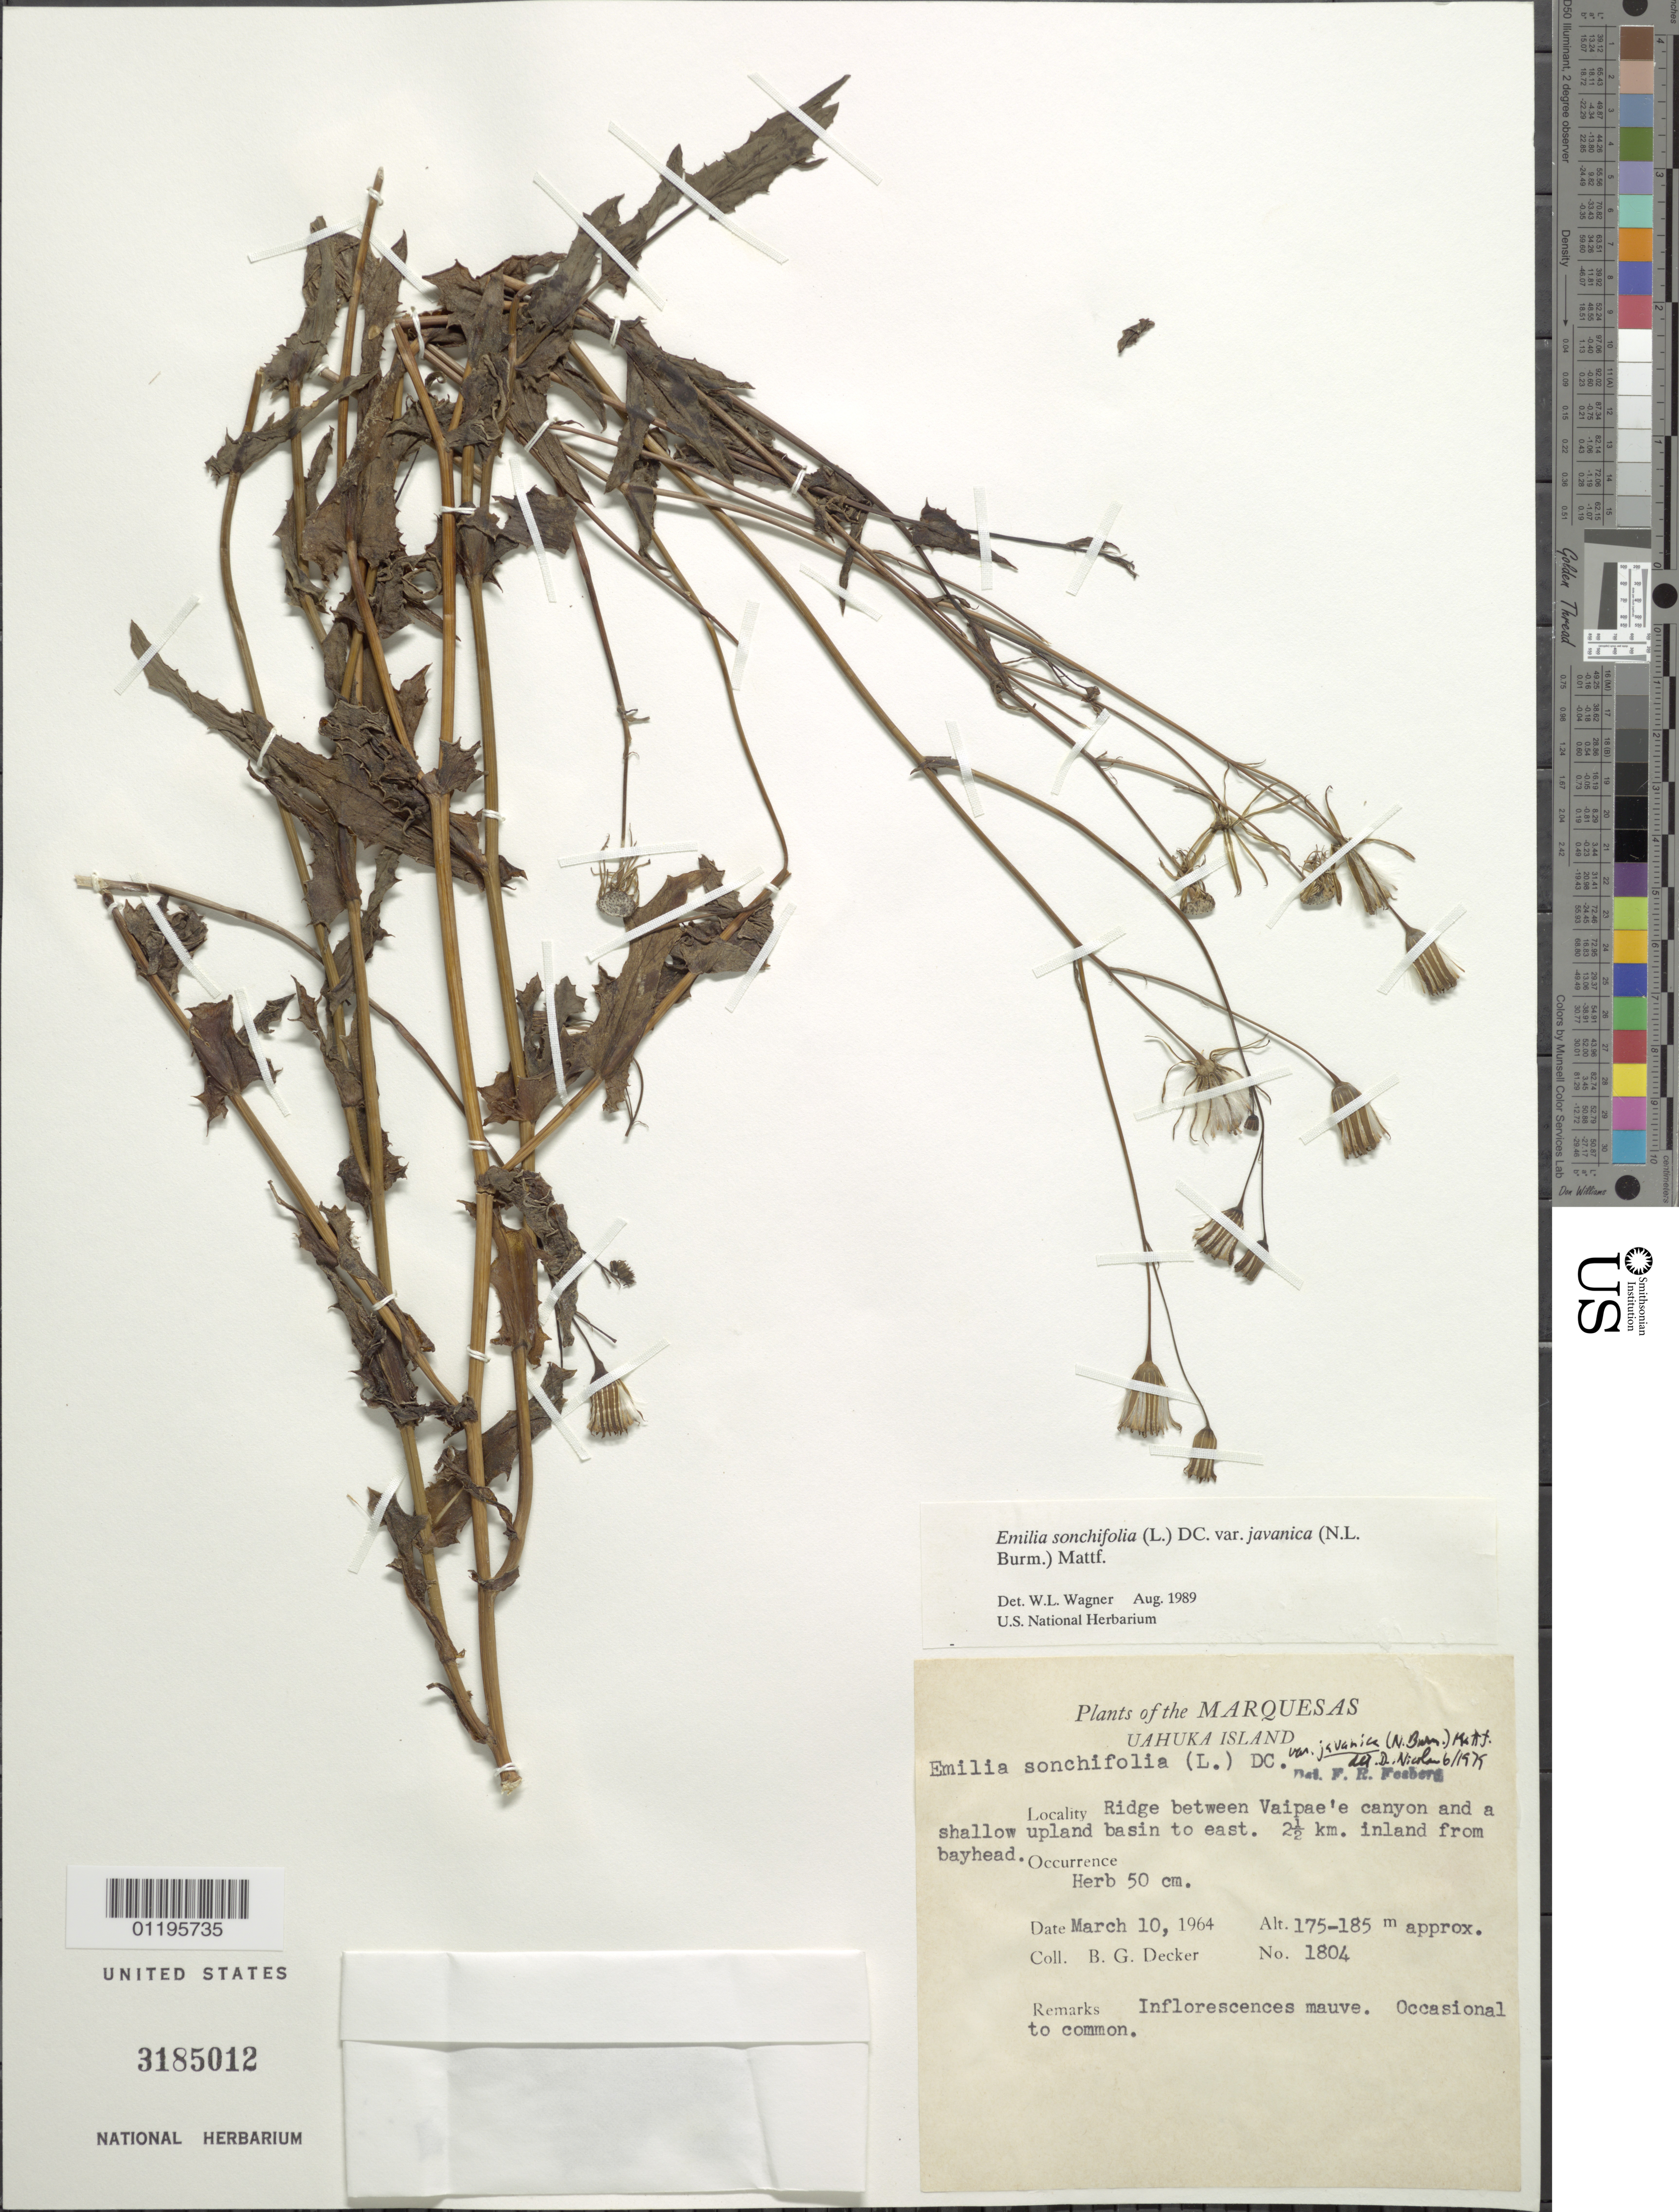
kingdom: Plantae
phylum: Tracheophyta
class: Magnoliopsida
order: Asterales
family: Asteraceae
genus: Emilia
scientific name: Emilia sonchifolia var. javanica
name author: (Burm. f.) Mattf.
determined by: Wagner, W. L., (BOT), Smithsonian Institution - National Museum of Natural History (UNITED STATES)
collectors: B. G. Decker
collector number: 1804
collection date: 1964-03-10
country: French Polynesia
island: Ua Huka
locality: ridge between Vaipae'e canyon and shallow upland basin to E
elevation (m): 100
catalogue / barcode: US 3185012